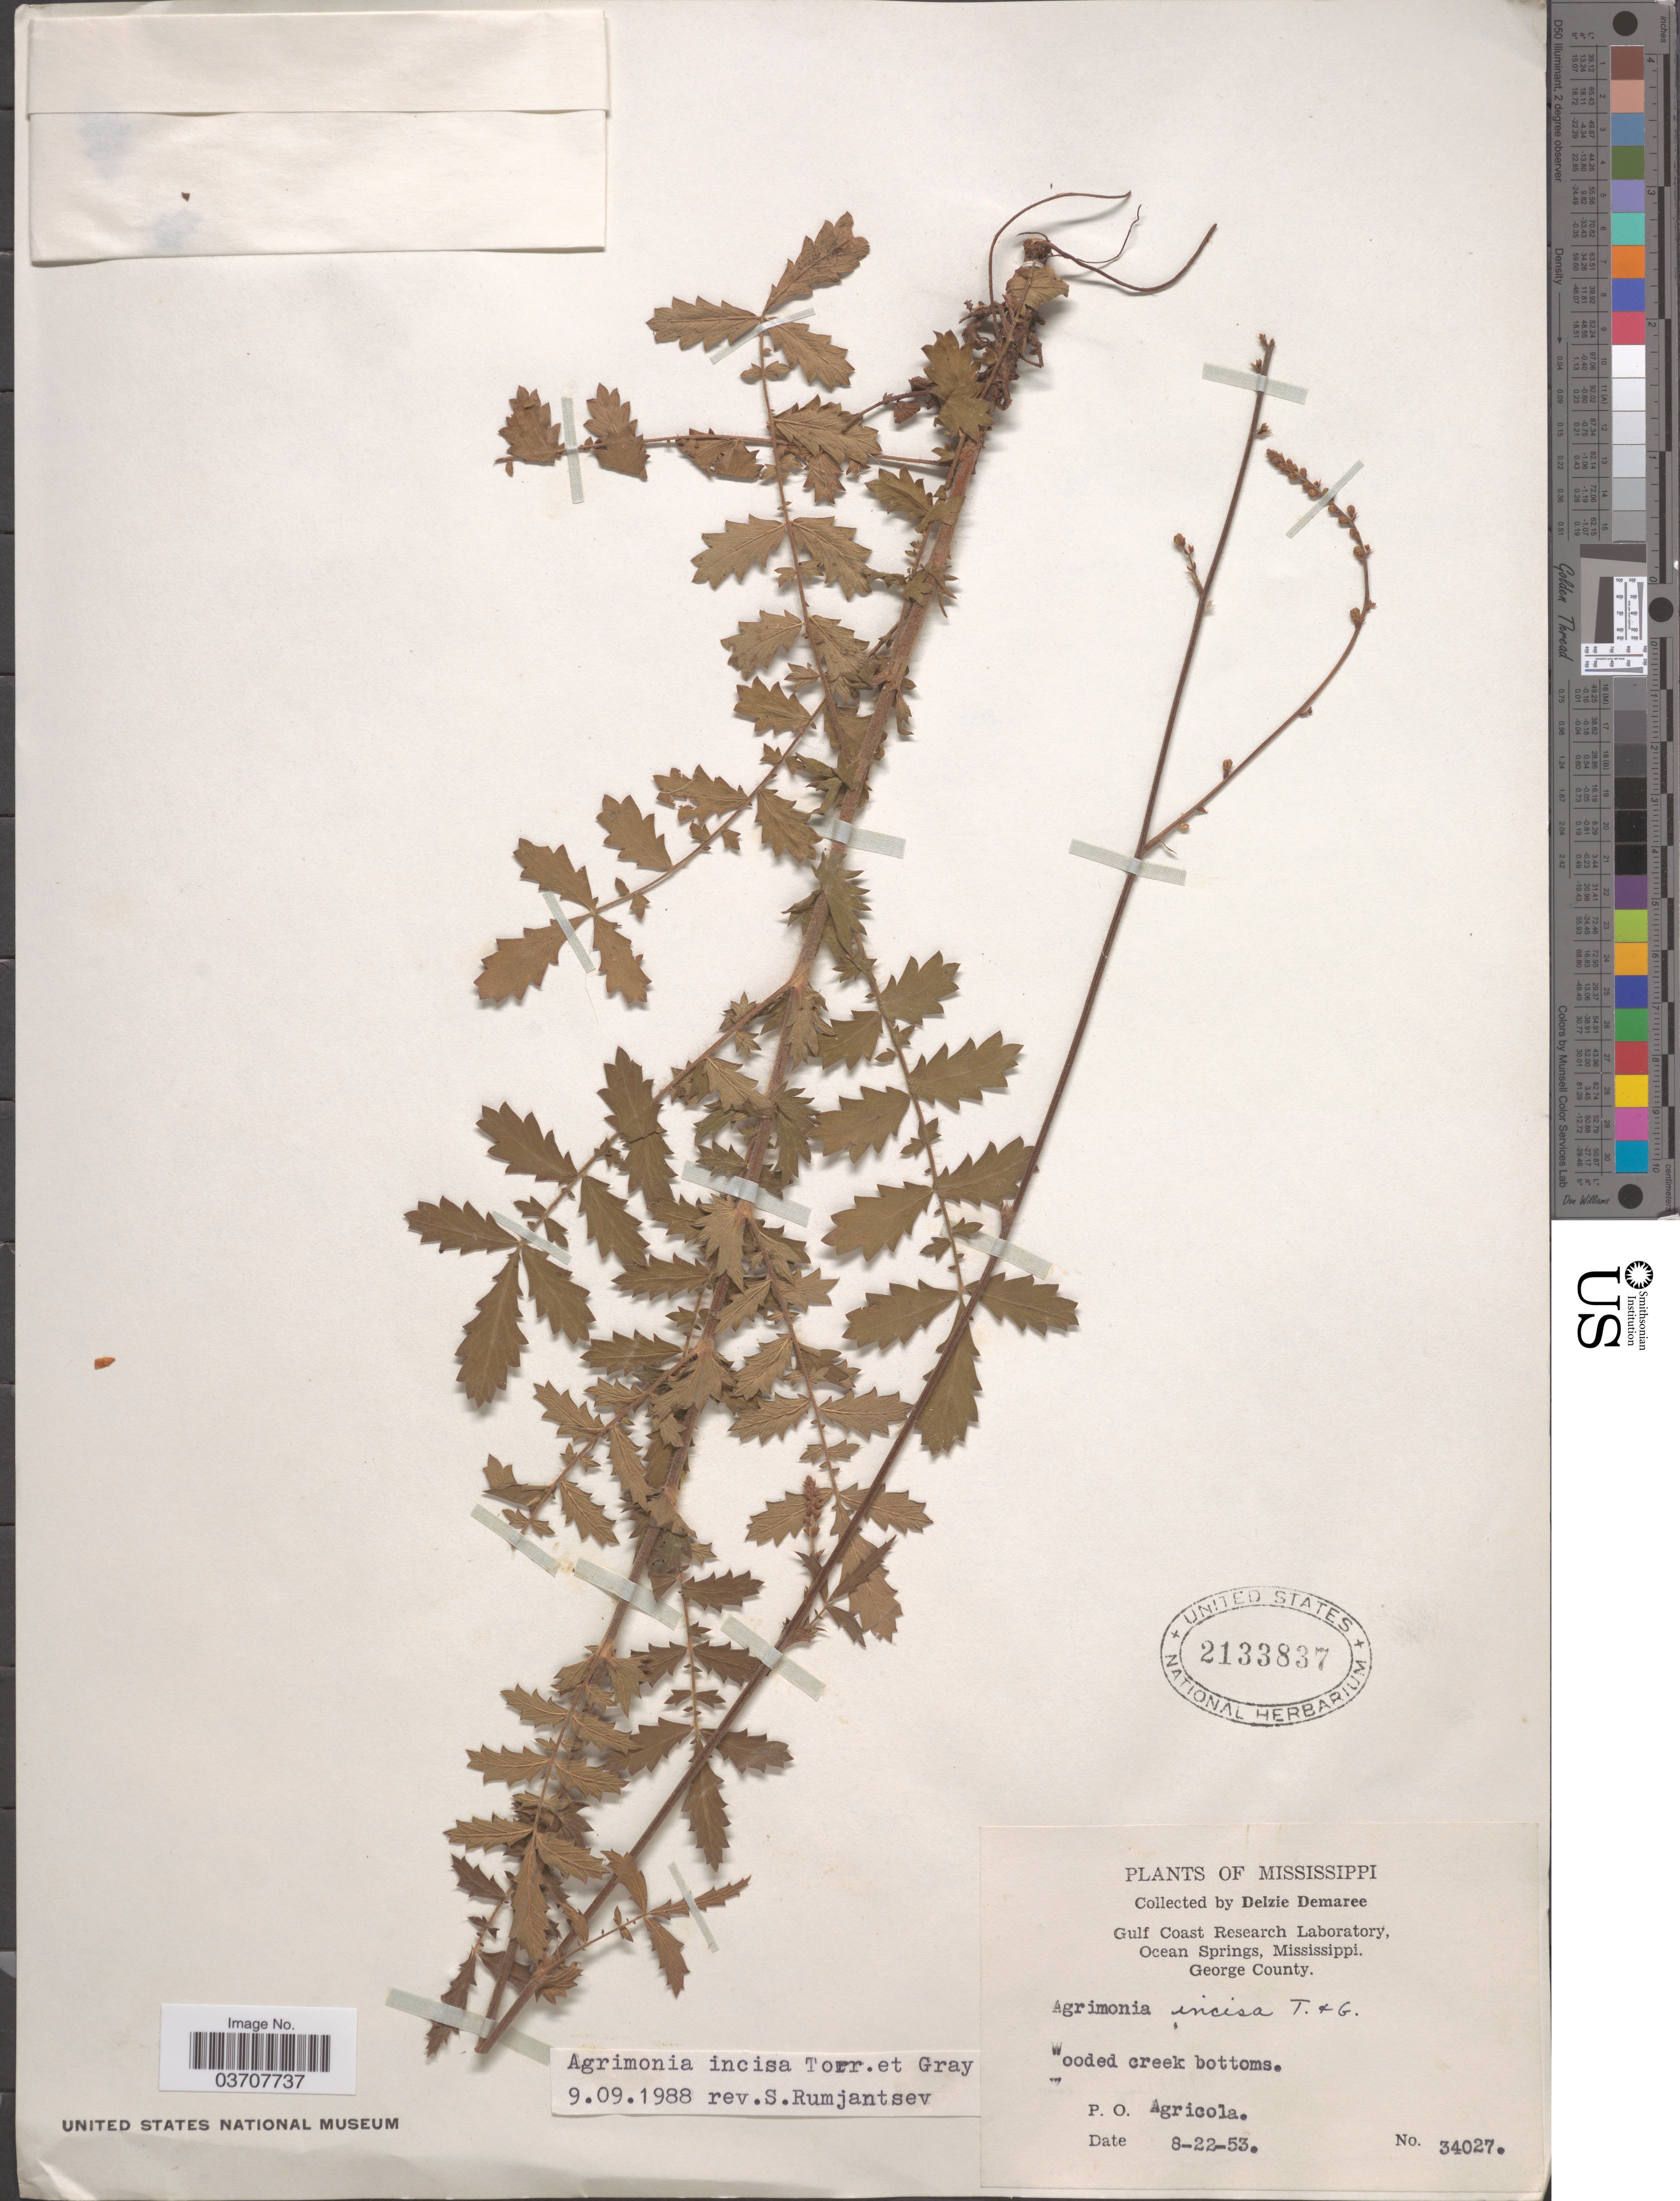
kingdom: Plantae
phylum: Tracheophyta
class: Magnoliopsida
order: Rosales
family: Rosaceae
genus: Agrimonia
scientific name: Agrimonia incisa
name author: Torr. & A. Gray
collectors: D. Demaree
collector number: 34027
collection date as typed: Transcribed d/m/y: 22/8/53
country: United States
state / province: Mississippi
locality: Gulf Coast Research Laboratory, ocean Springs. George County. P. O. Agricola [unsure placement].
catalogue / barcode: US 2133837